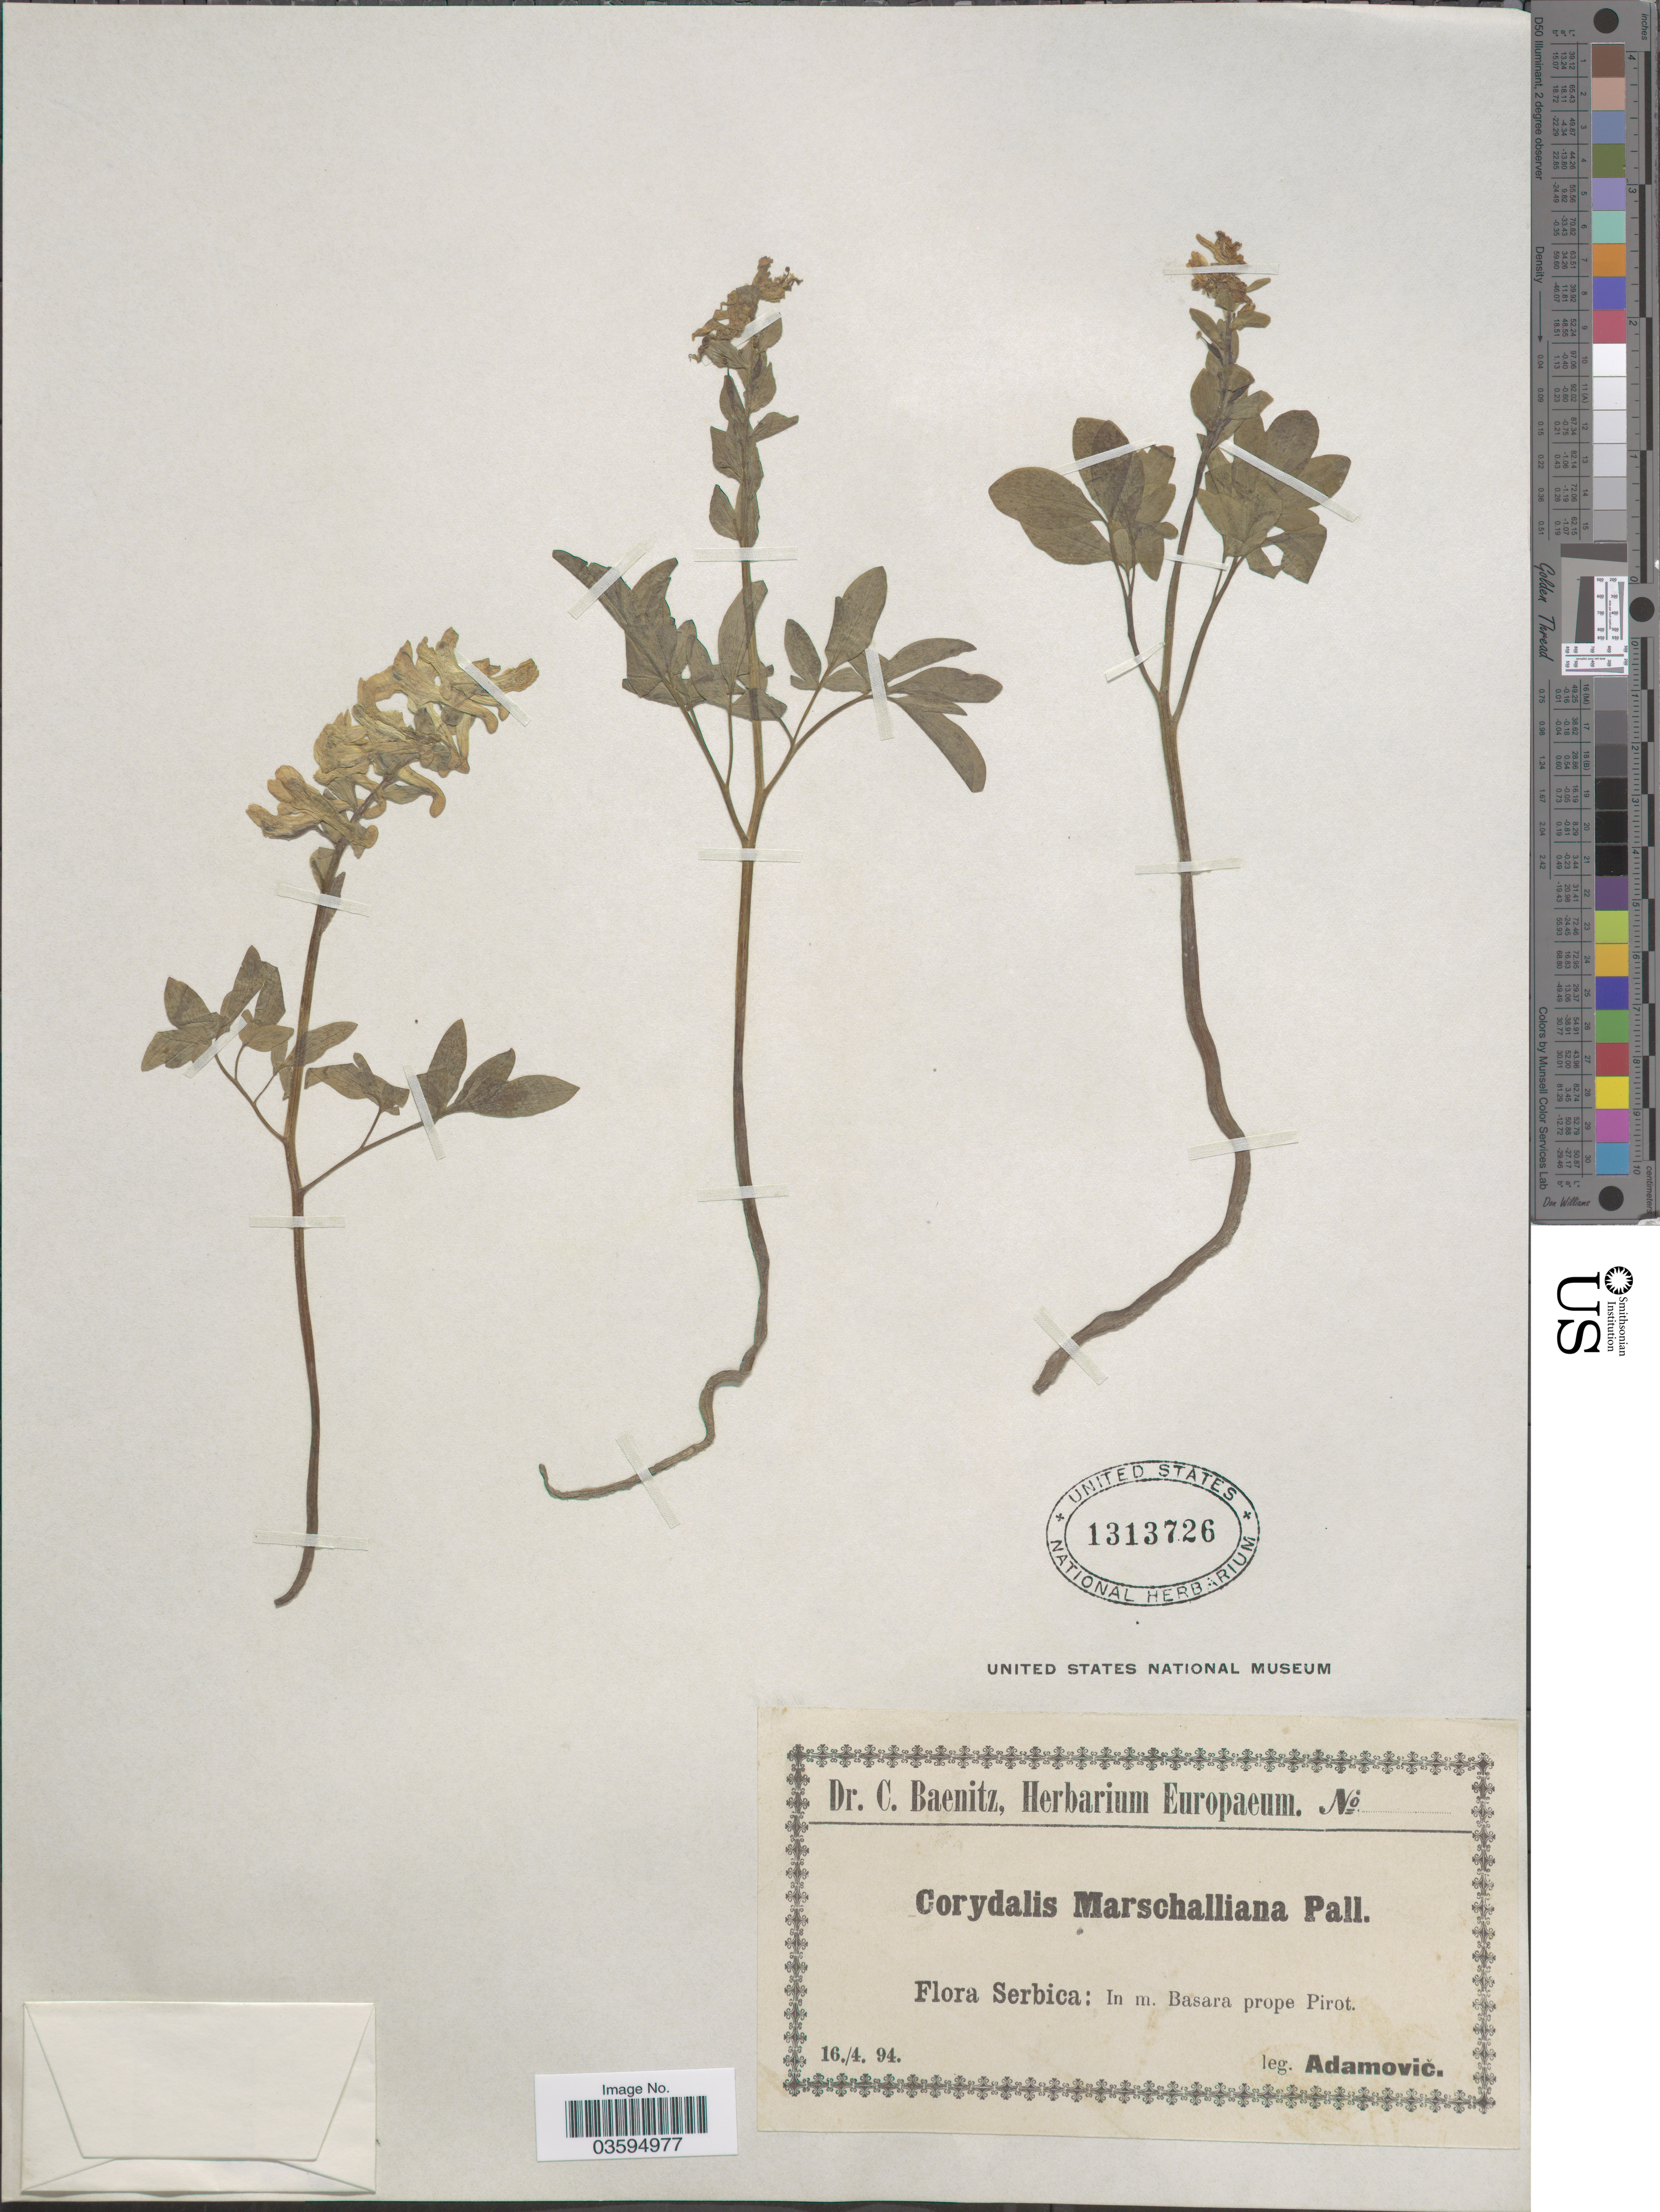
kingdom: Plantae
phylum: Tracheophyta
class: Magnoliopsida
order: Ranunculales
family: Papaveraceae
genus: Corydalis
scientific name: Corydalis marschalliana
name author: (Willd.) Pers.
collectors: Adamovic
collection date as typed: Transcribed d/m/y: 16/4/94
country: Serbia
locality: In m. Basara prope Pirot.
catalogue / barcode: US 1313726